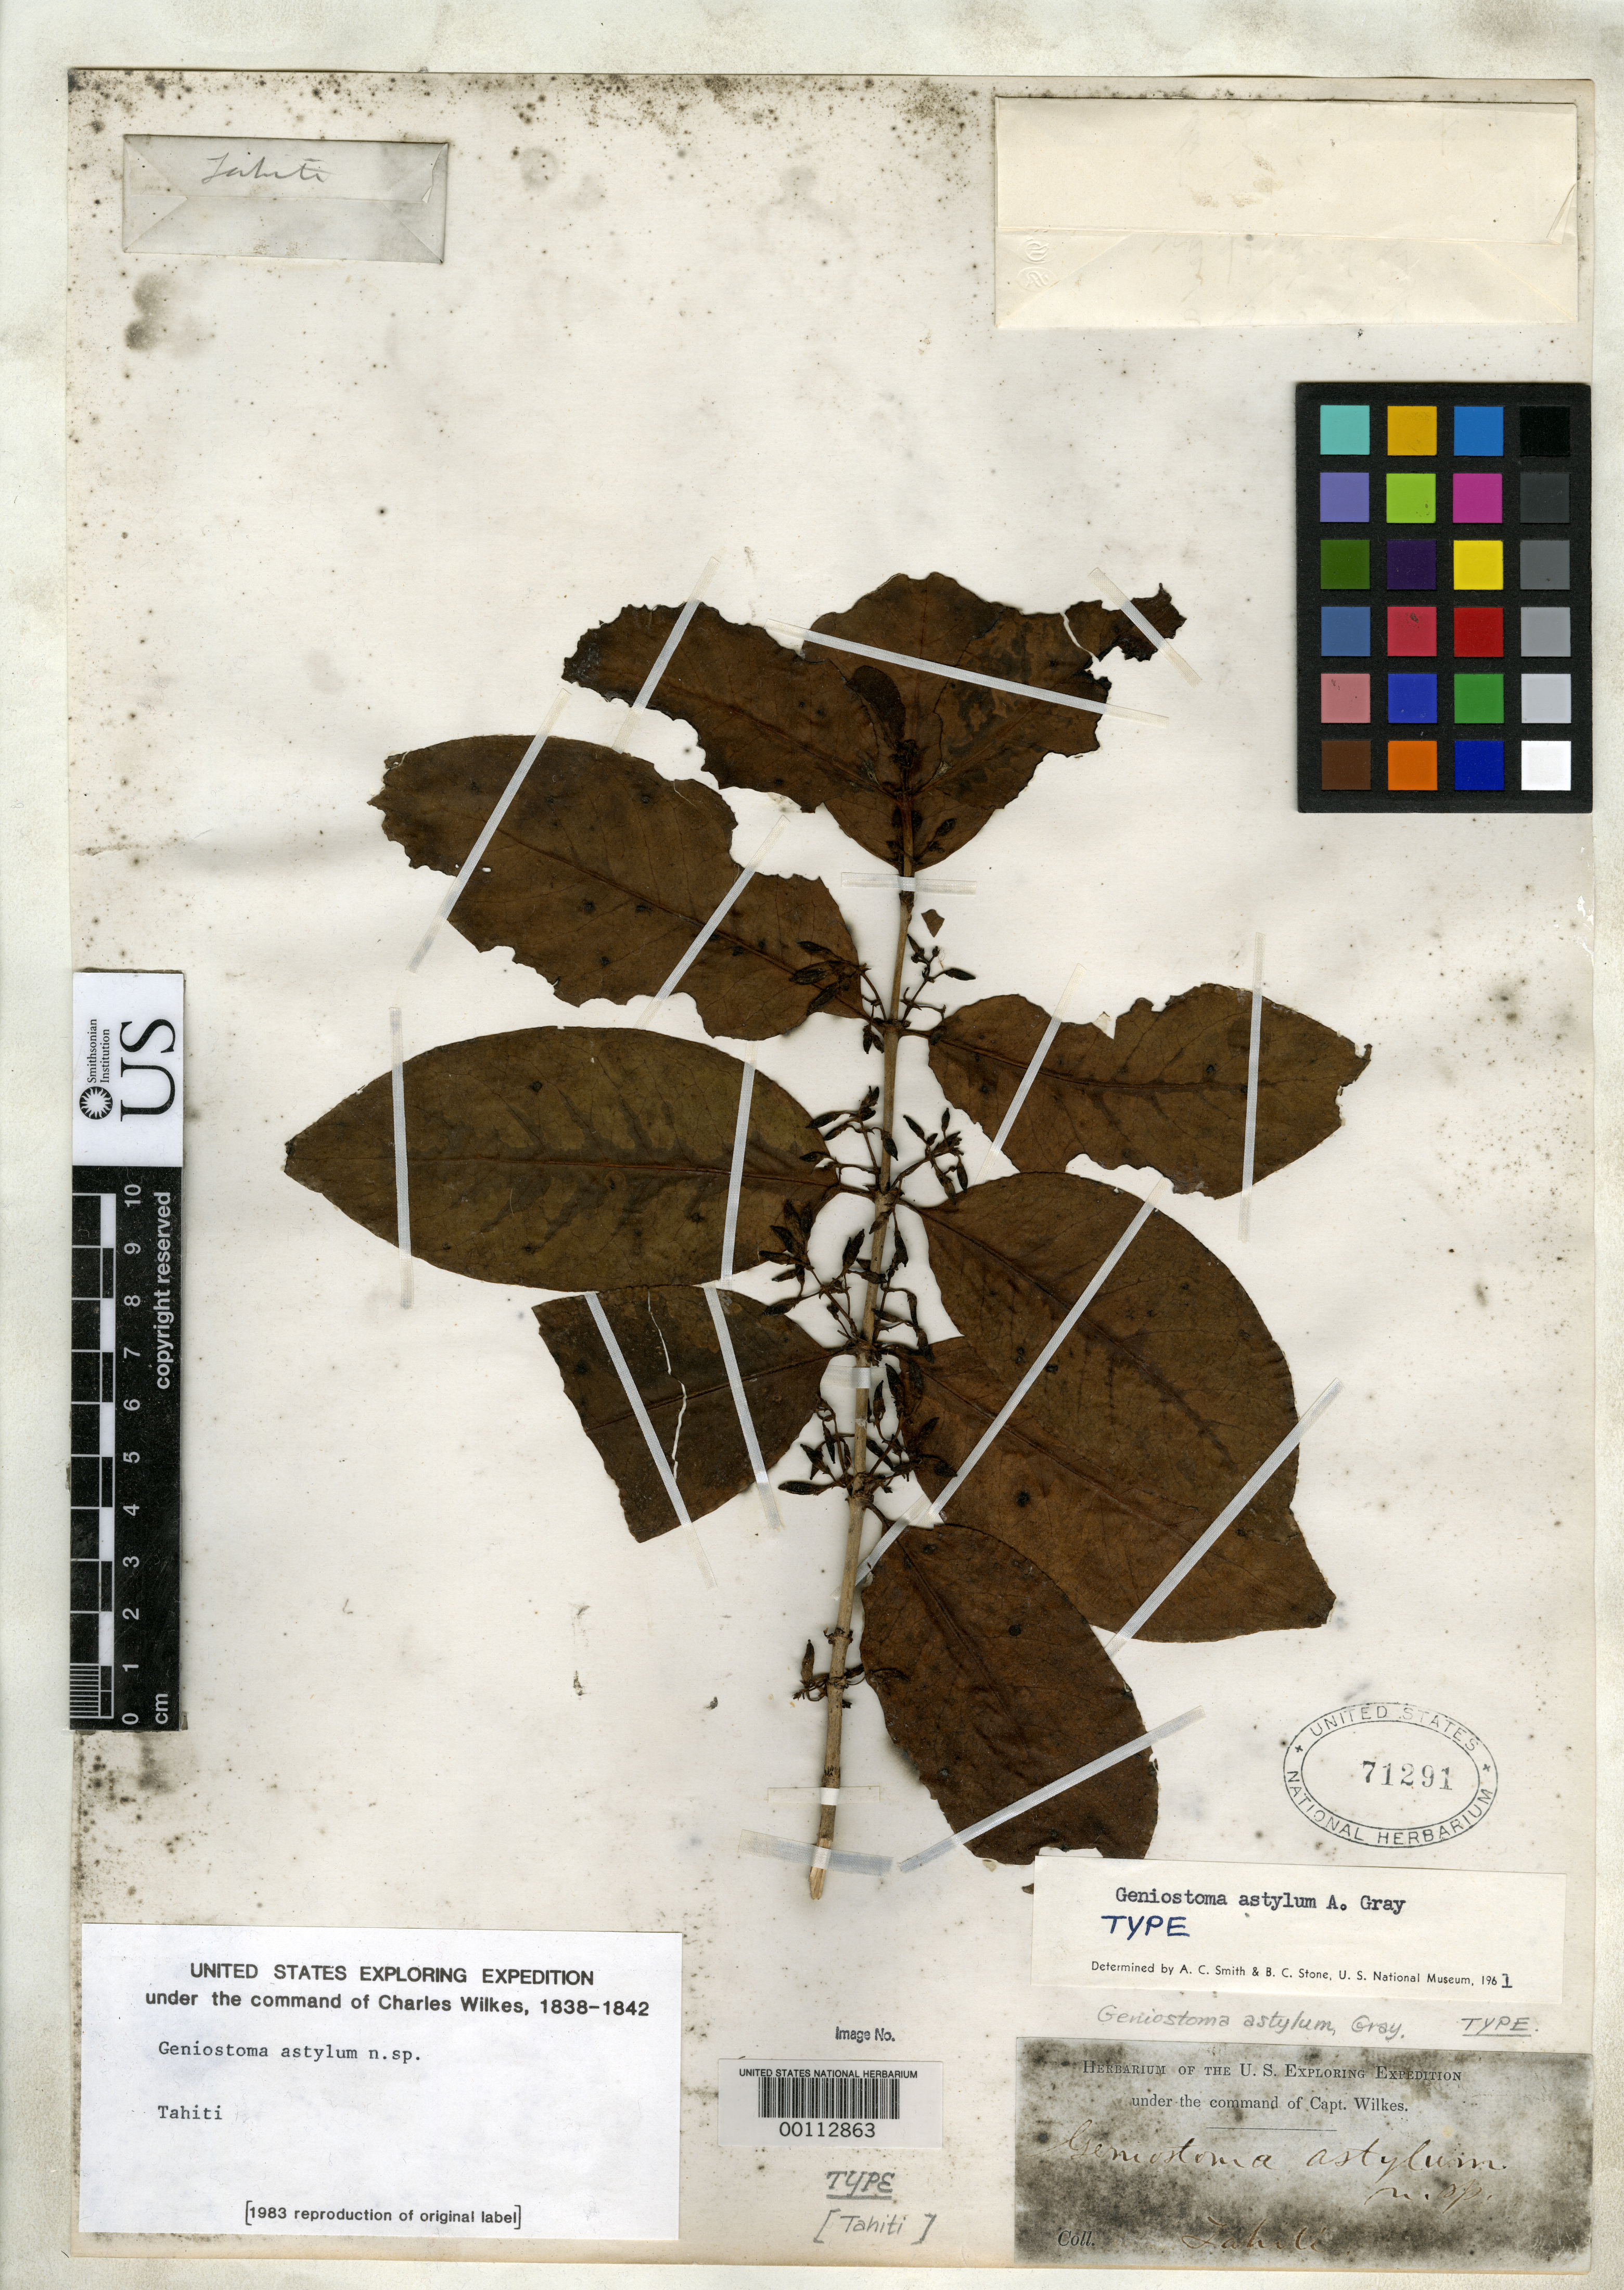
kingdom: Plantae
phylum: Tracheophyta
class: Magnoliopsida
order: Gentianales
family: Loganiaceae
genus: Geniostoma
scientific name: Geniostoma astylum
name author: A. Gray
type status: Holotype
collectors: Wilkes Explor. Exped.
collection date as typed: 1838 to -- --- 1842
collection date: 1838/1842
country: French Polynesia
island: Tahiti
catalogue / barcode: US 71291